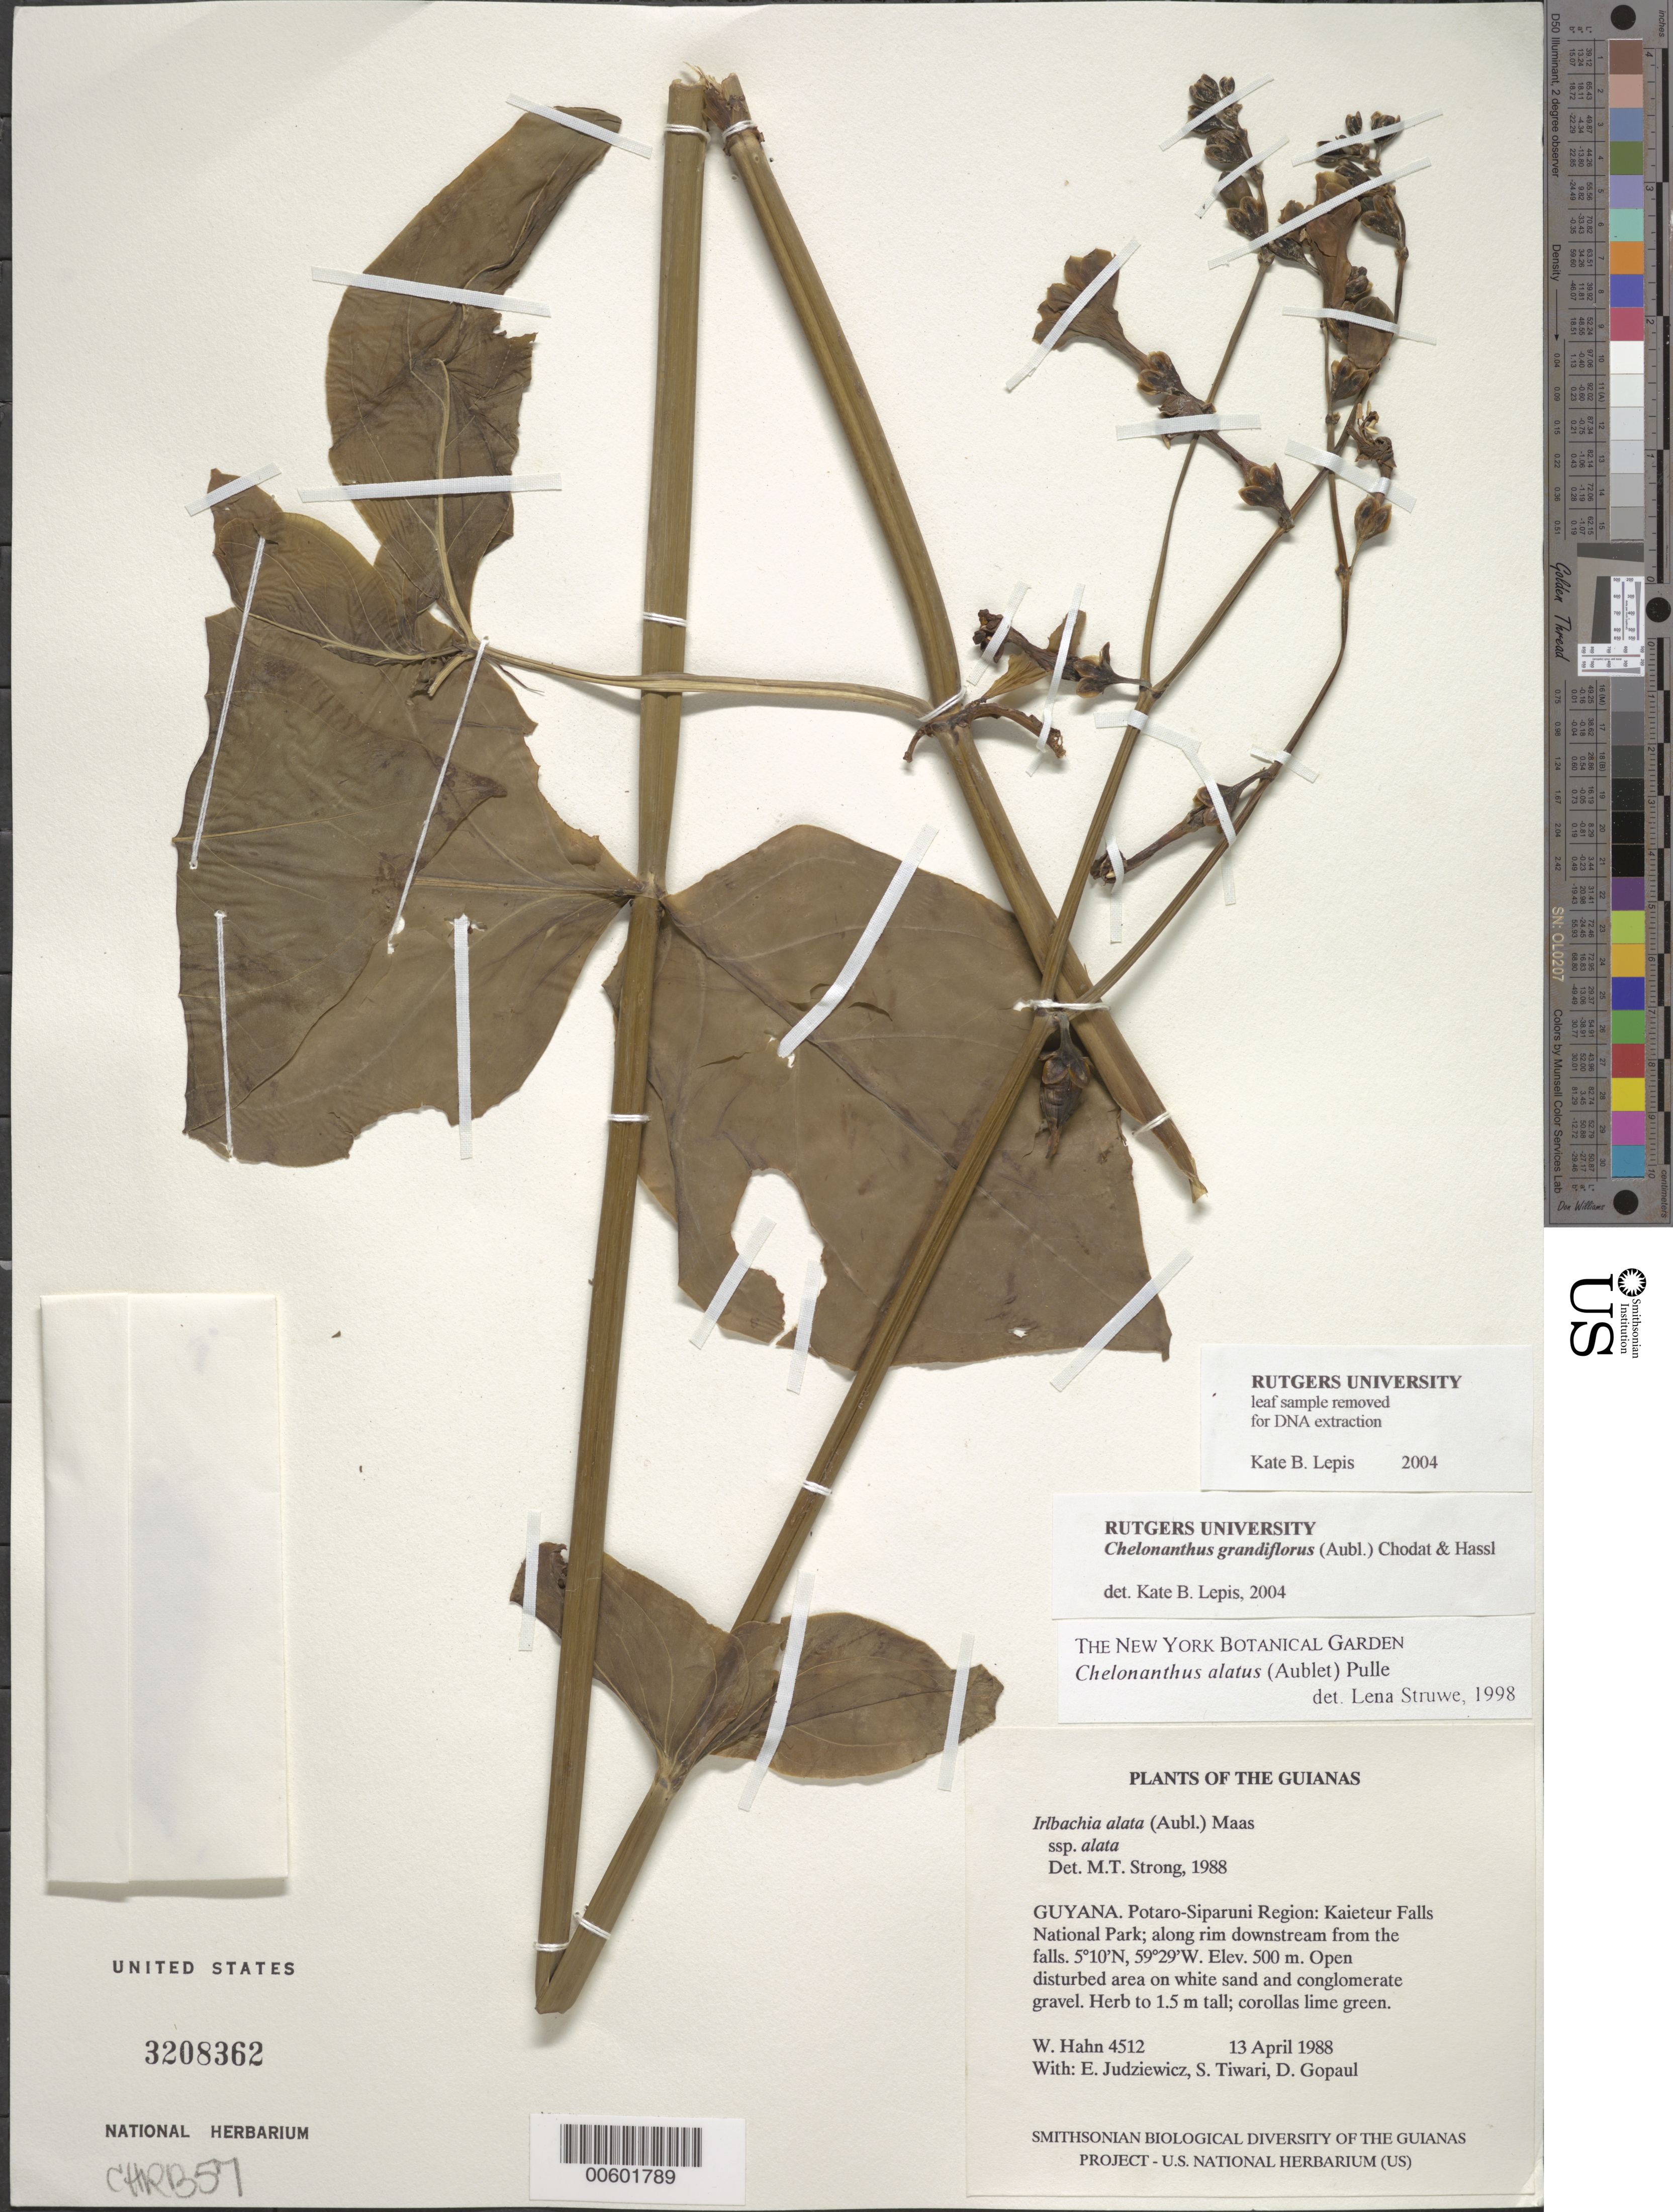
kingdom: Plantae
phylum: Tracheophyta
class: Magnoliopsida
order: Gentianales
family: Gentianaceae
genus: Chelonanthus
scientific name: Chelonanthus grandiflorus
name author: (Aubl.) Chodat & Hassl.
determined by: Lepis, Kate B.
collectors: W. Hahn, E. J. Judziewicz, S. Tiwari & D. Gopaul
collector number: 4512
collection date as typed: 13 April 1988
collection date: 1988-04-13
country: Guyana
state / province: Potaro-Siparuni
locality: Kaieteur Falls National Park; along rim downstream from the falls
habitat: Open disturbed area. White sand and conglomerate gravel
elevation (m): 500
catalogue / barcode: US 3208362